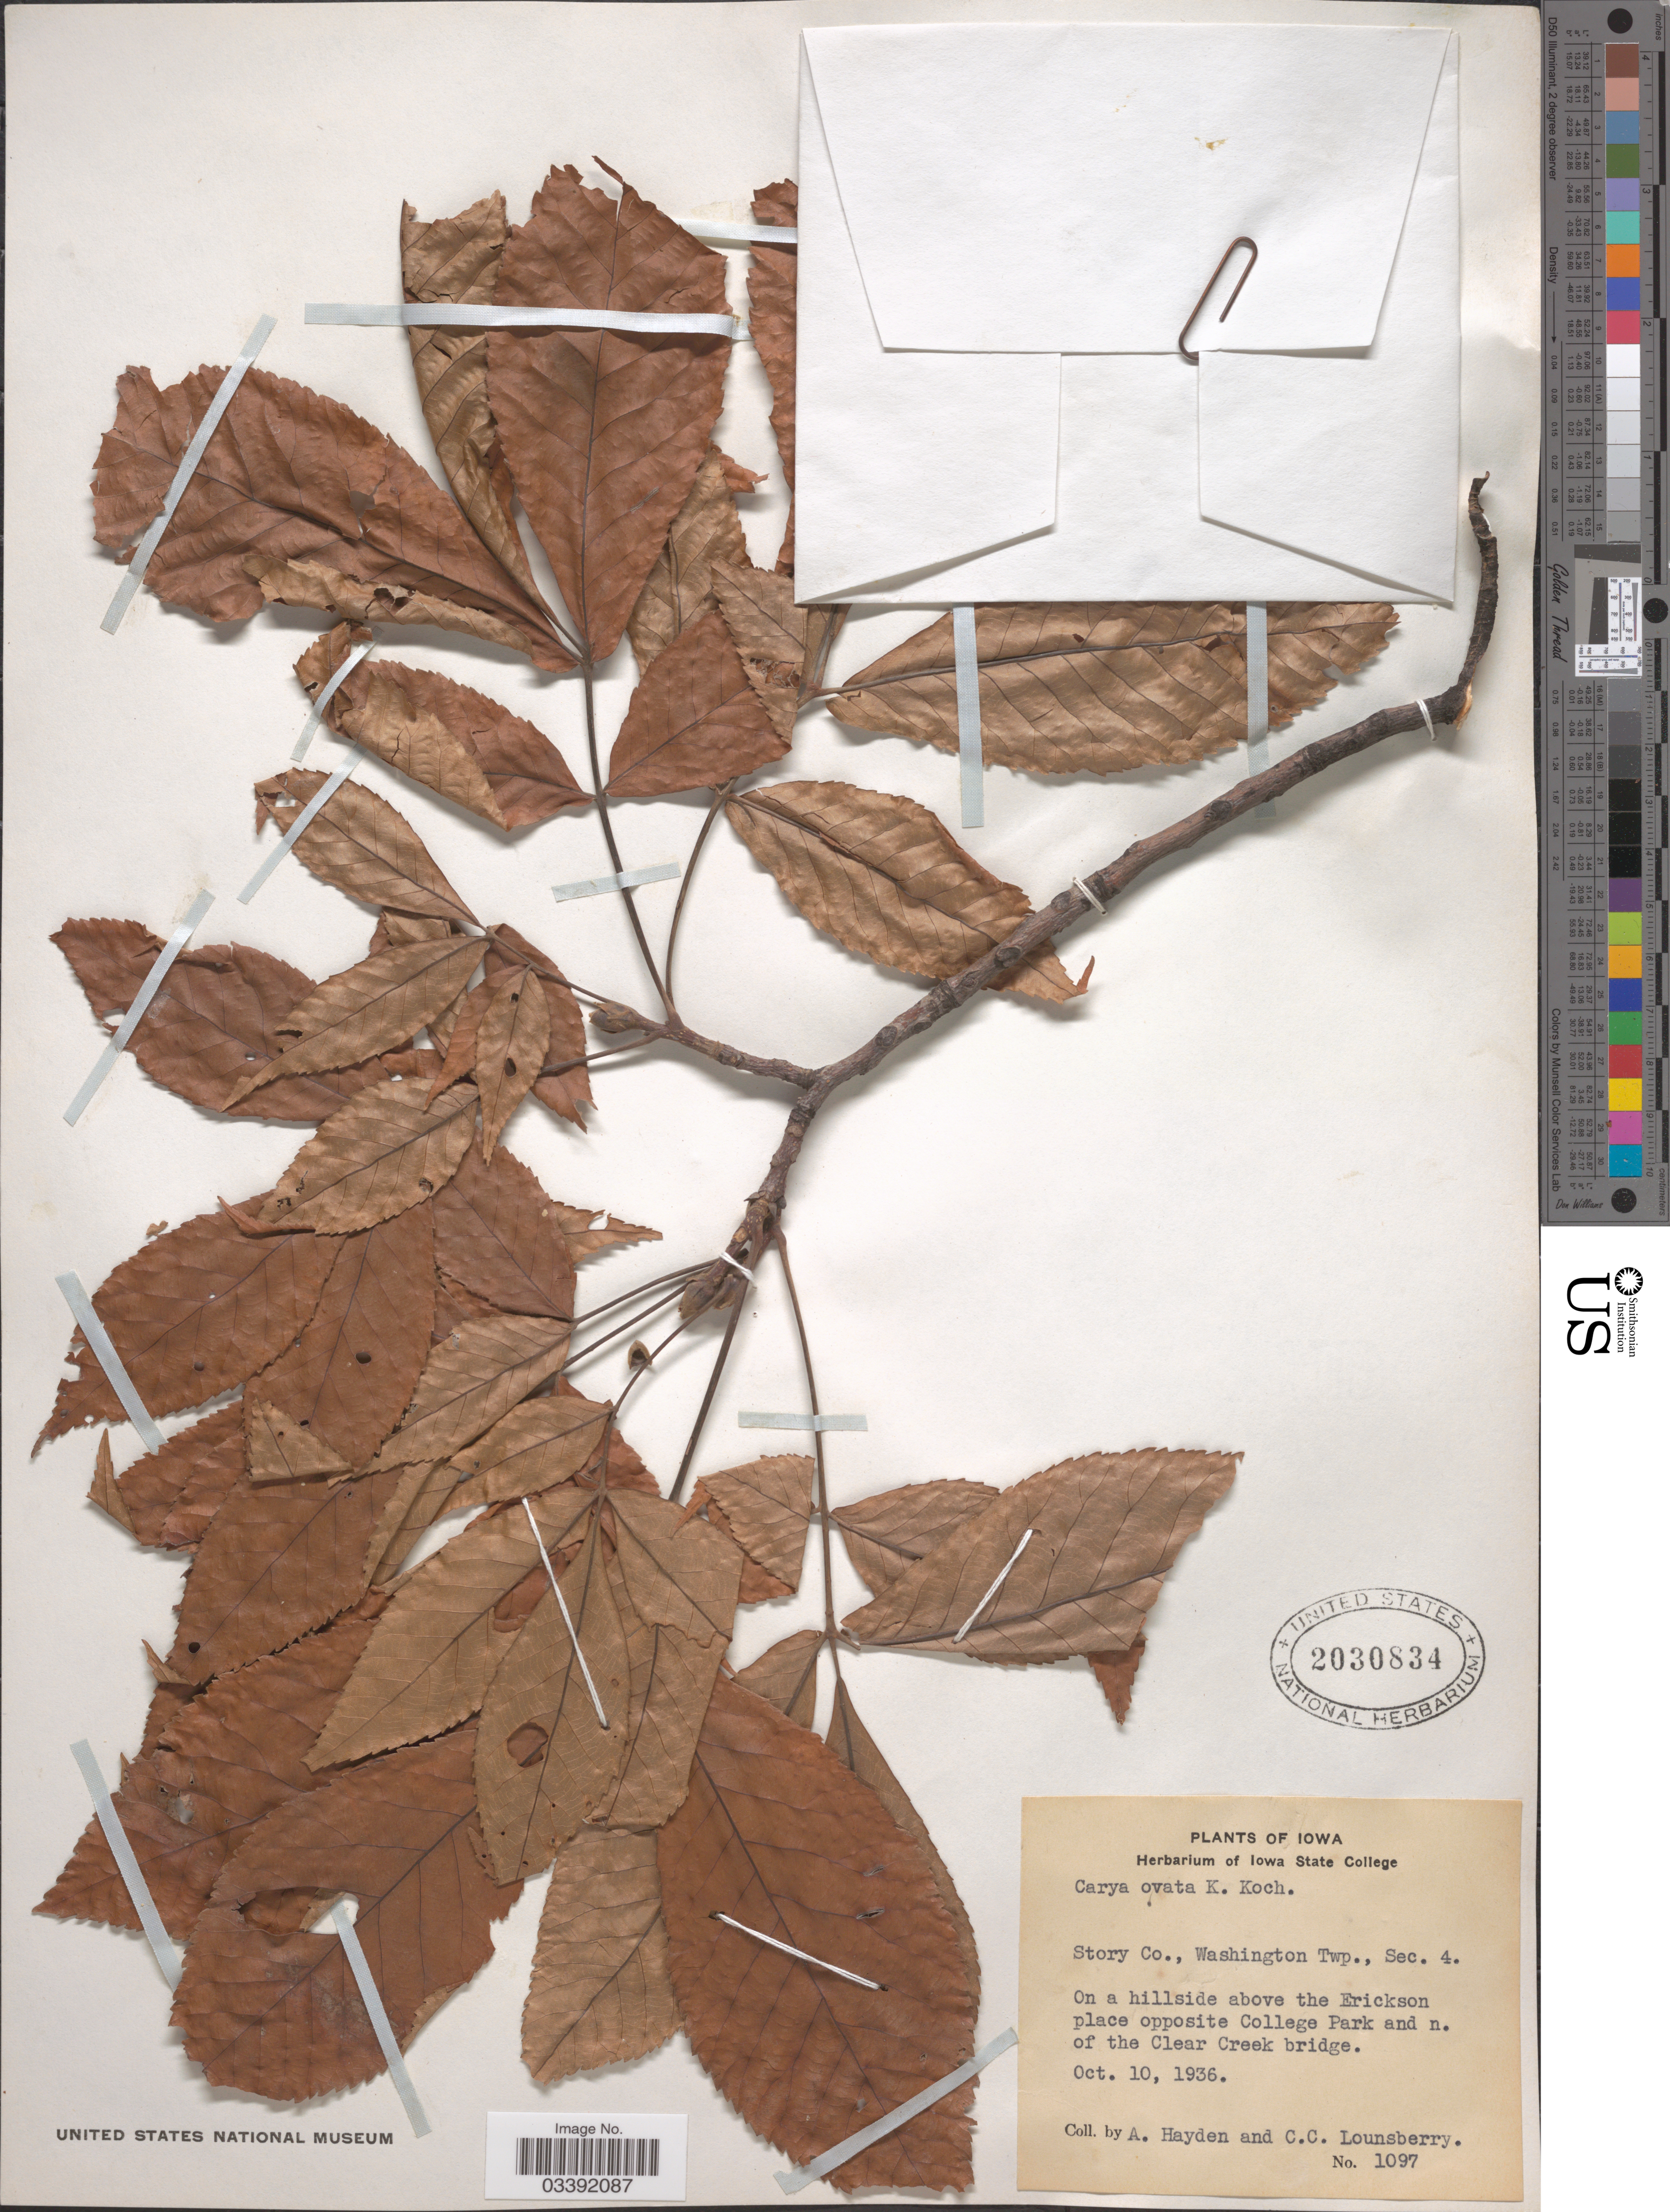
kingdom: Plantae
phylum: Tracheophyta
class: Magnoliopsida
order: Fagales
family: Juglandaceae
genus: Carya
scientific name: Carya ovata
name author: (Mill.) K. Koch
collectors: Ada Hayden & C. Lounsberry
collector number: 1097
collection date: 1936-10-10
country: United States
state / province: Iowa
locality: Story Co., Washington Twp., Sec. 4. On a hillside above the Erickson place opposite College Park and n. of the Clear Creek bridge.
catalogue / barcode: US 2030834